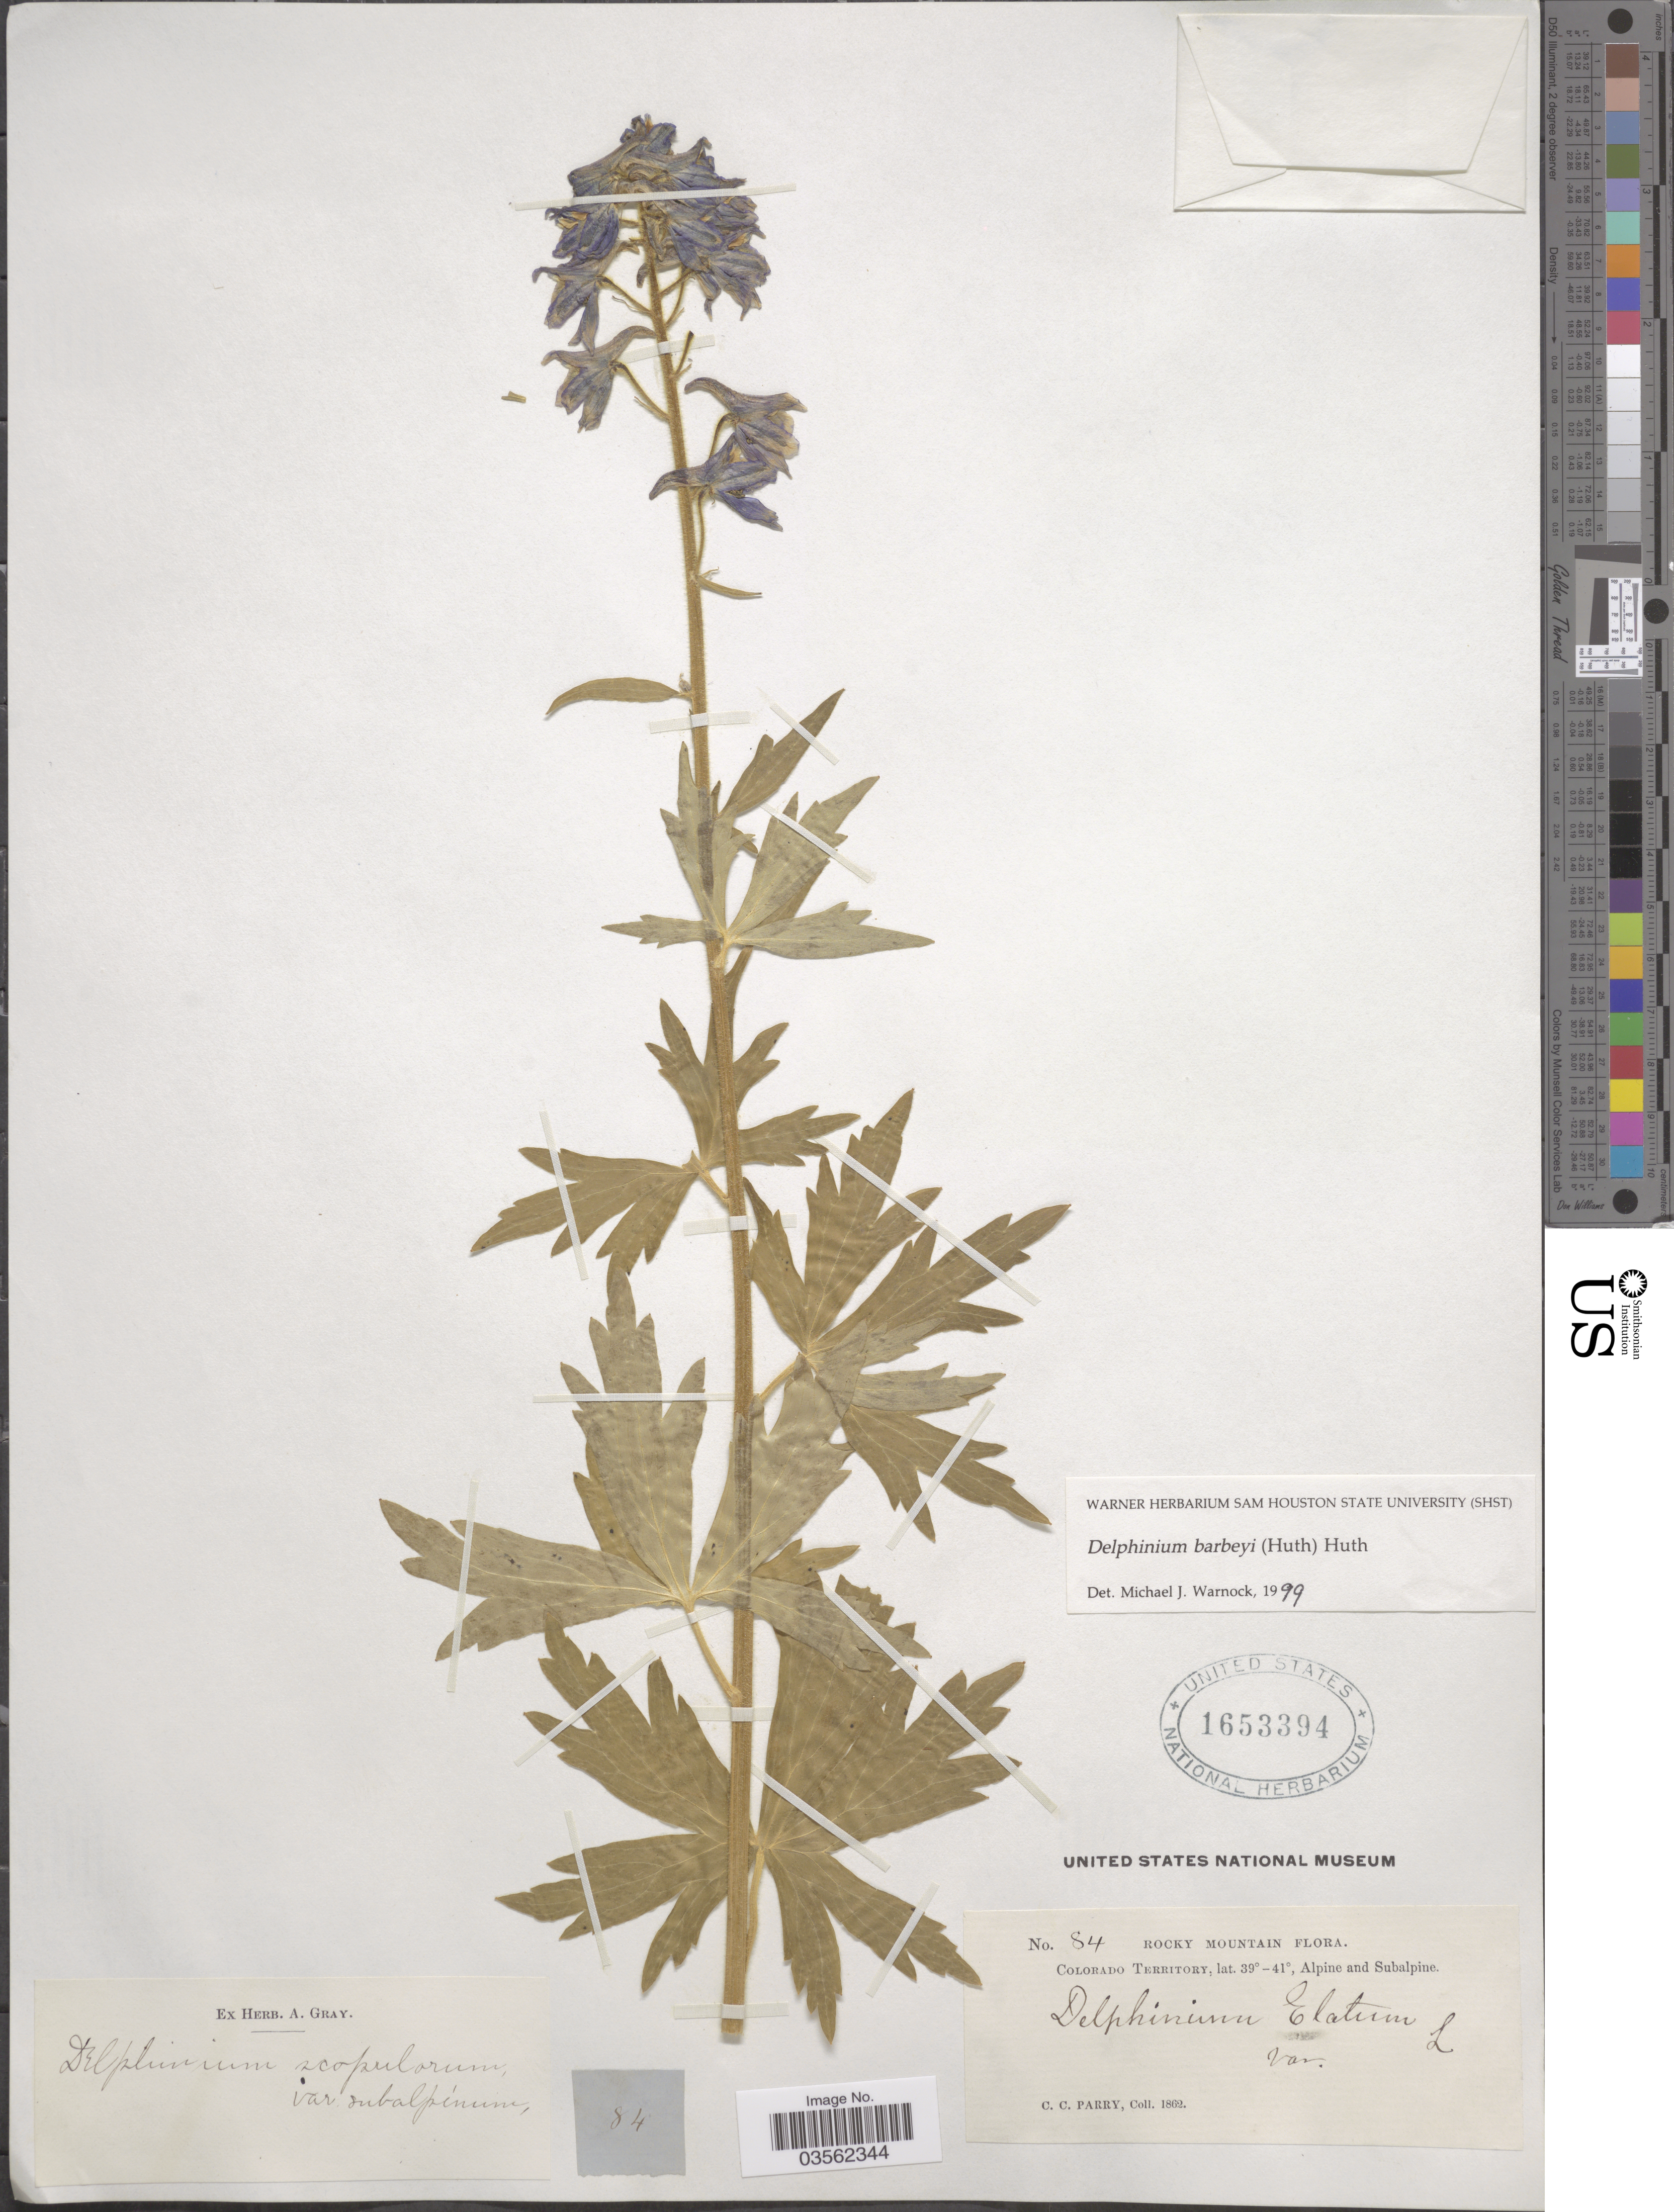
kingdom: Plantae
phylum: Tracheophyta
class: Magnoliopsida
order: Ranunculales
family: Ranunculaceae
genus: Delphinium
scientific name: Delphinium barbeyi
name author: (Huth) Huth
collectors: C. C. Parry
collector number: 84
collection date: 1862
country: United States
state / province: Colorado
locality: Rocky Mountain. Alpine and Subalpine.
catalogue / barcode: US 1653394